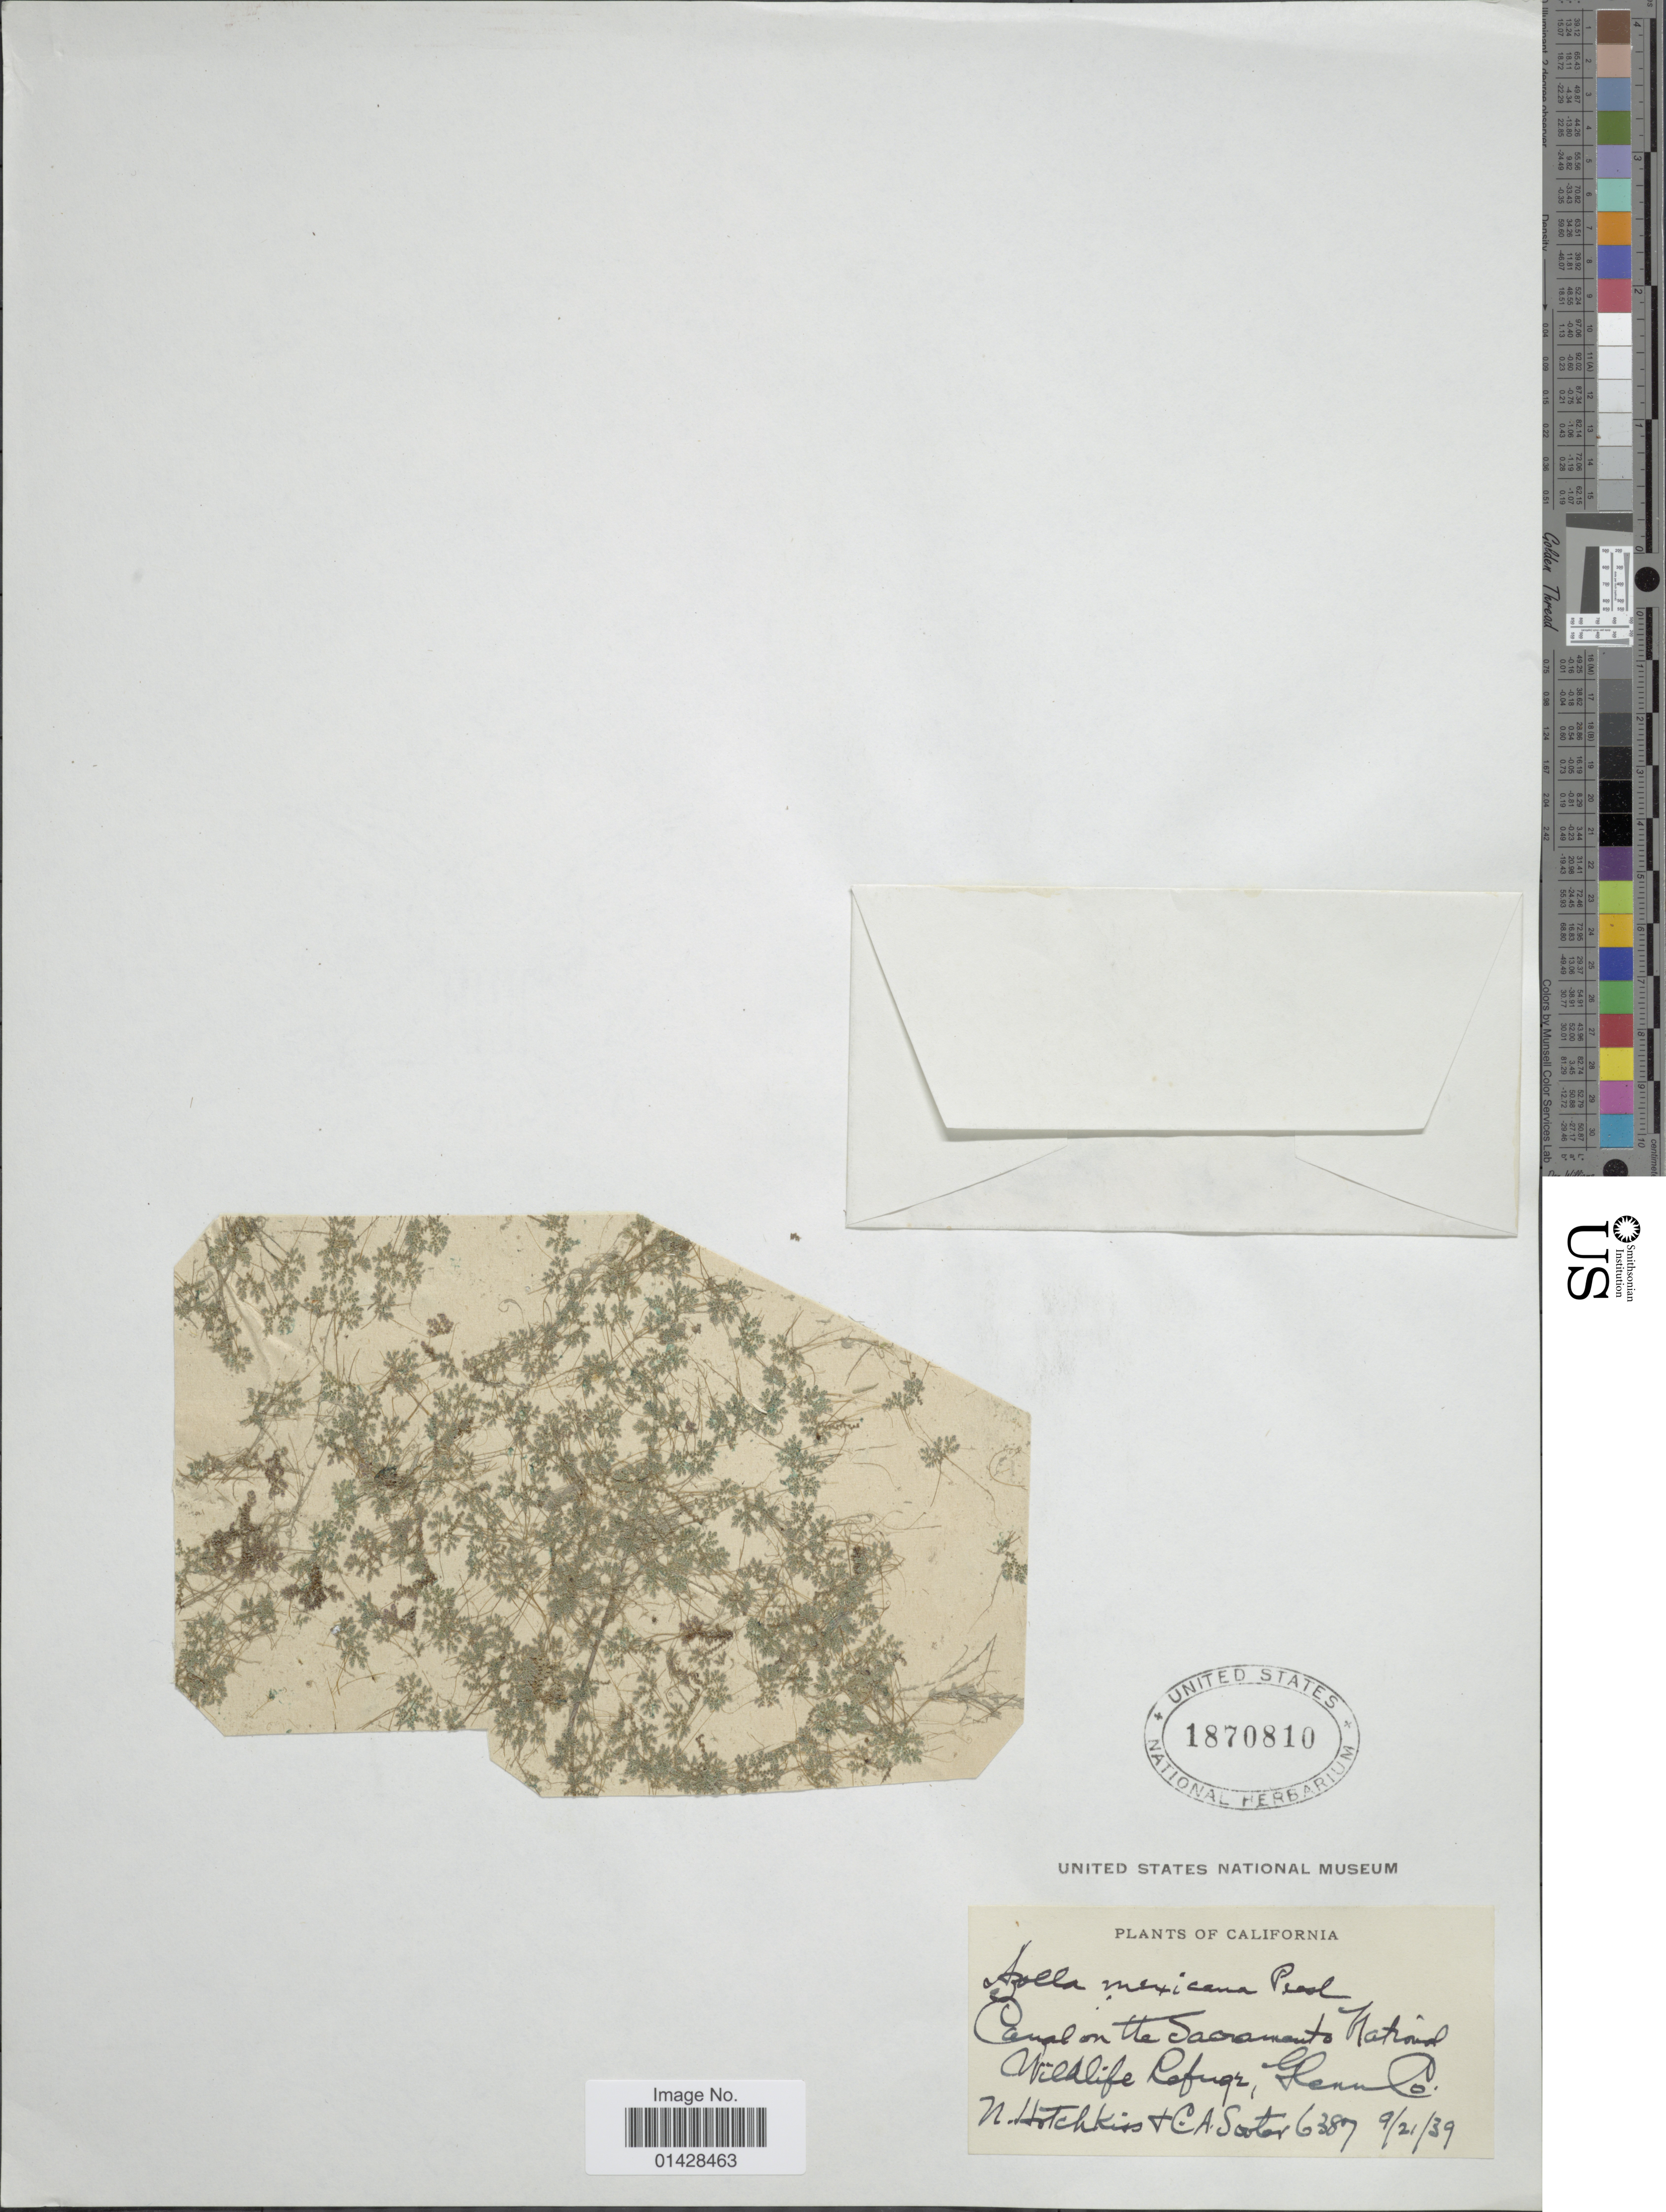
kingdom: Plantae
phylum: Tracheophyta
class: Polypodiopsida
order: Salviniales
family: Salviniaceae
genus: Azolla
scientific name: Azolla mexicana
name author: C. Presl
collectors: N. Hotchkiss & C. Sooter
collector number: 6387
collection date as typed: Transcribed d/m/y: 21/9/39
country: United States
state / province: California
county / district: Sacramento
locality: Canal on the Sacramento National Wildlife Refuge, Glenn Co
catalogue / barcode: US 1870810